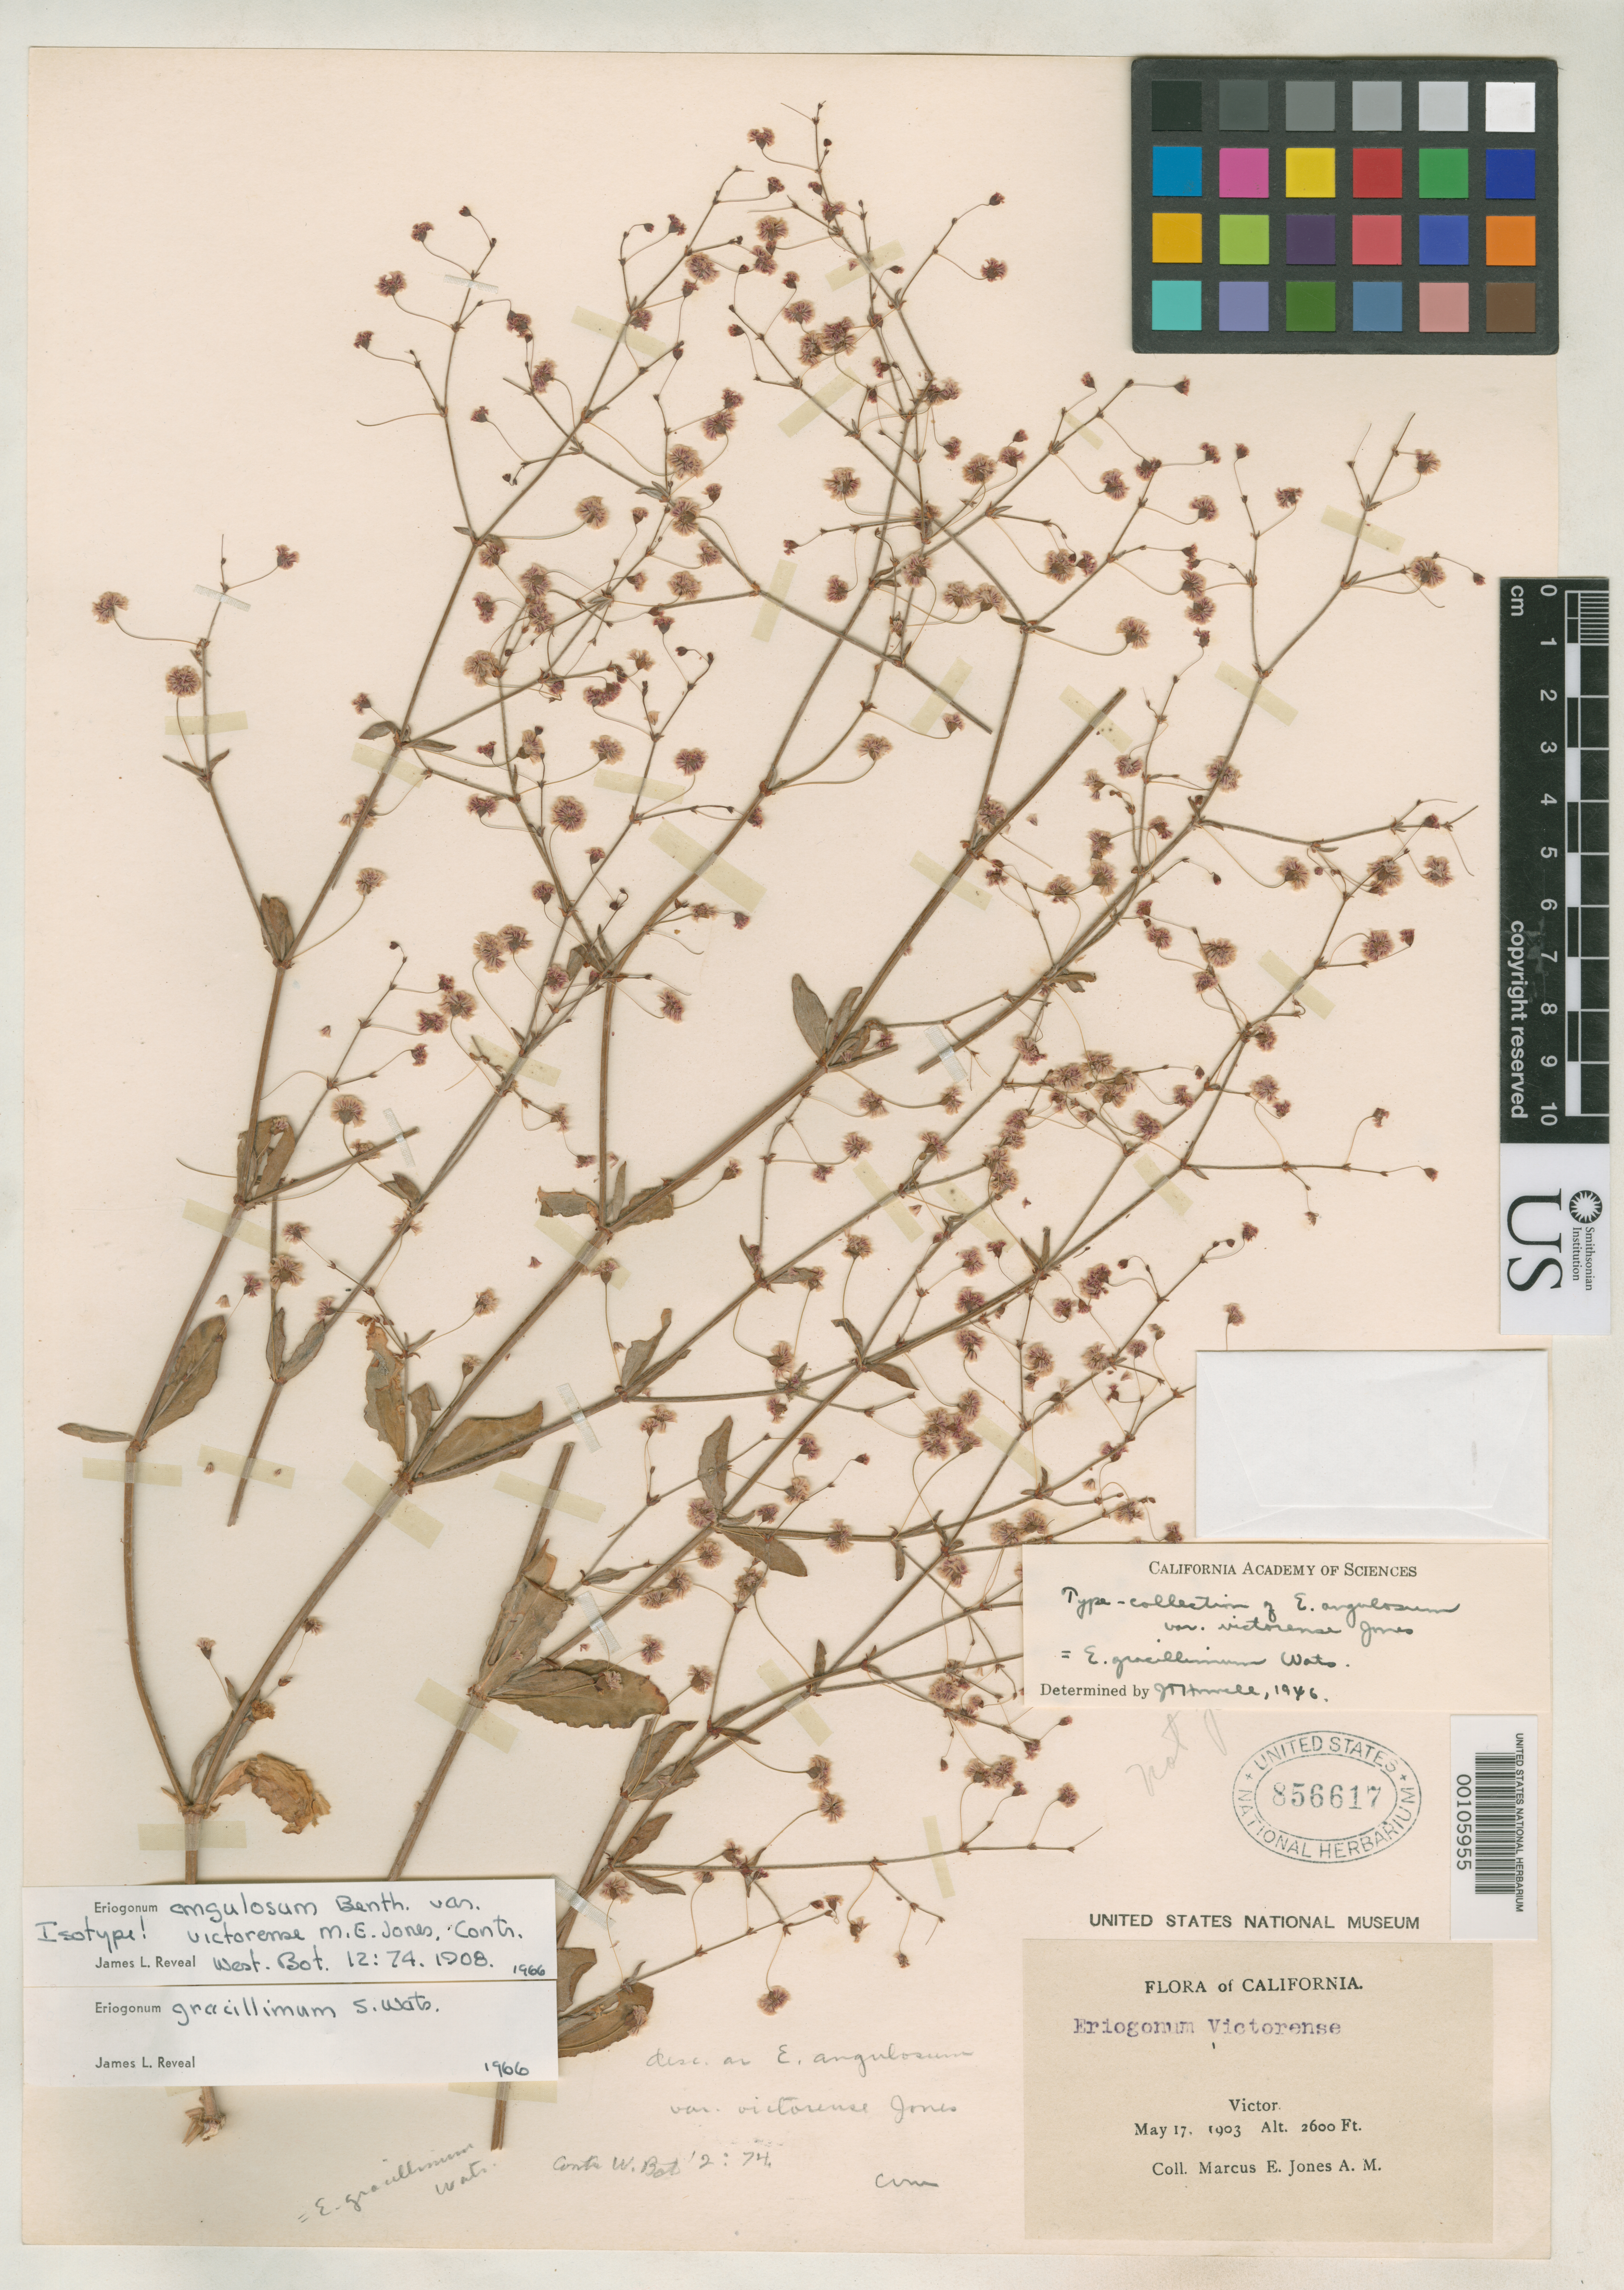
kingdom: Plantae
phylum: Tracheophyta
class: Magnoliopsida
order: Caryophyllales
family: Polygonaceae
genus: Eriogonum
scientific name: Eriogonum angulosum var. victorense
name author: M.E. Jones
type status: Isotype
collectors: M. E. Jones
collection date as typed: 17 May 1903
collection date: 1903-05-17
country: United States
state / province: California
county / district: San Bernardino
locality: Victor.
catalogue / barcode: US 856617